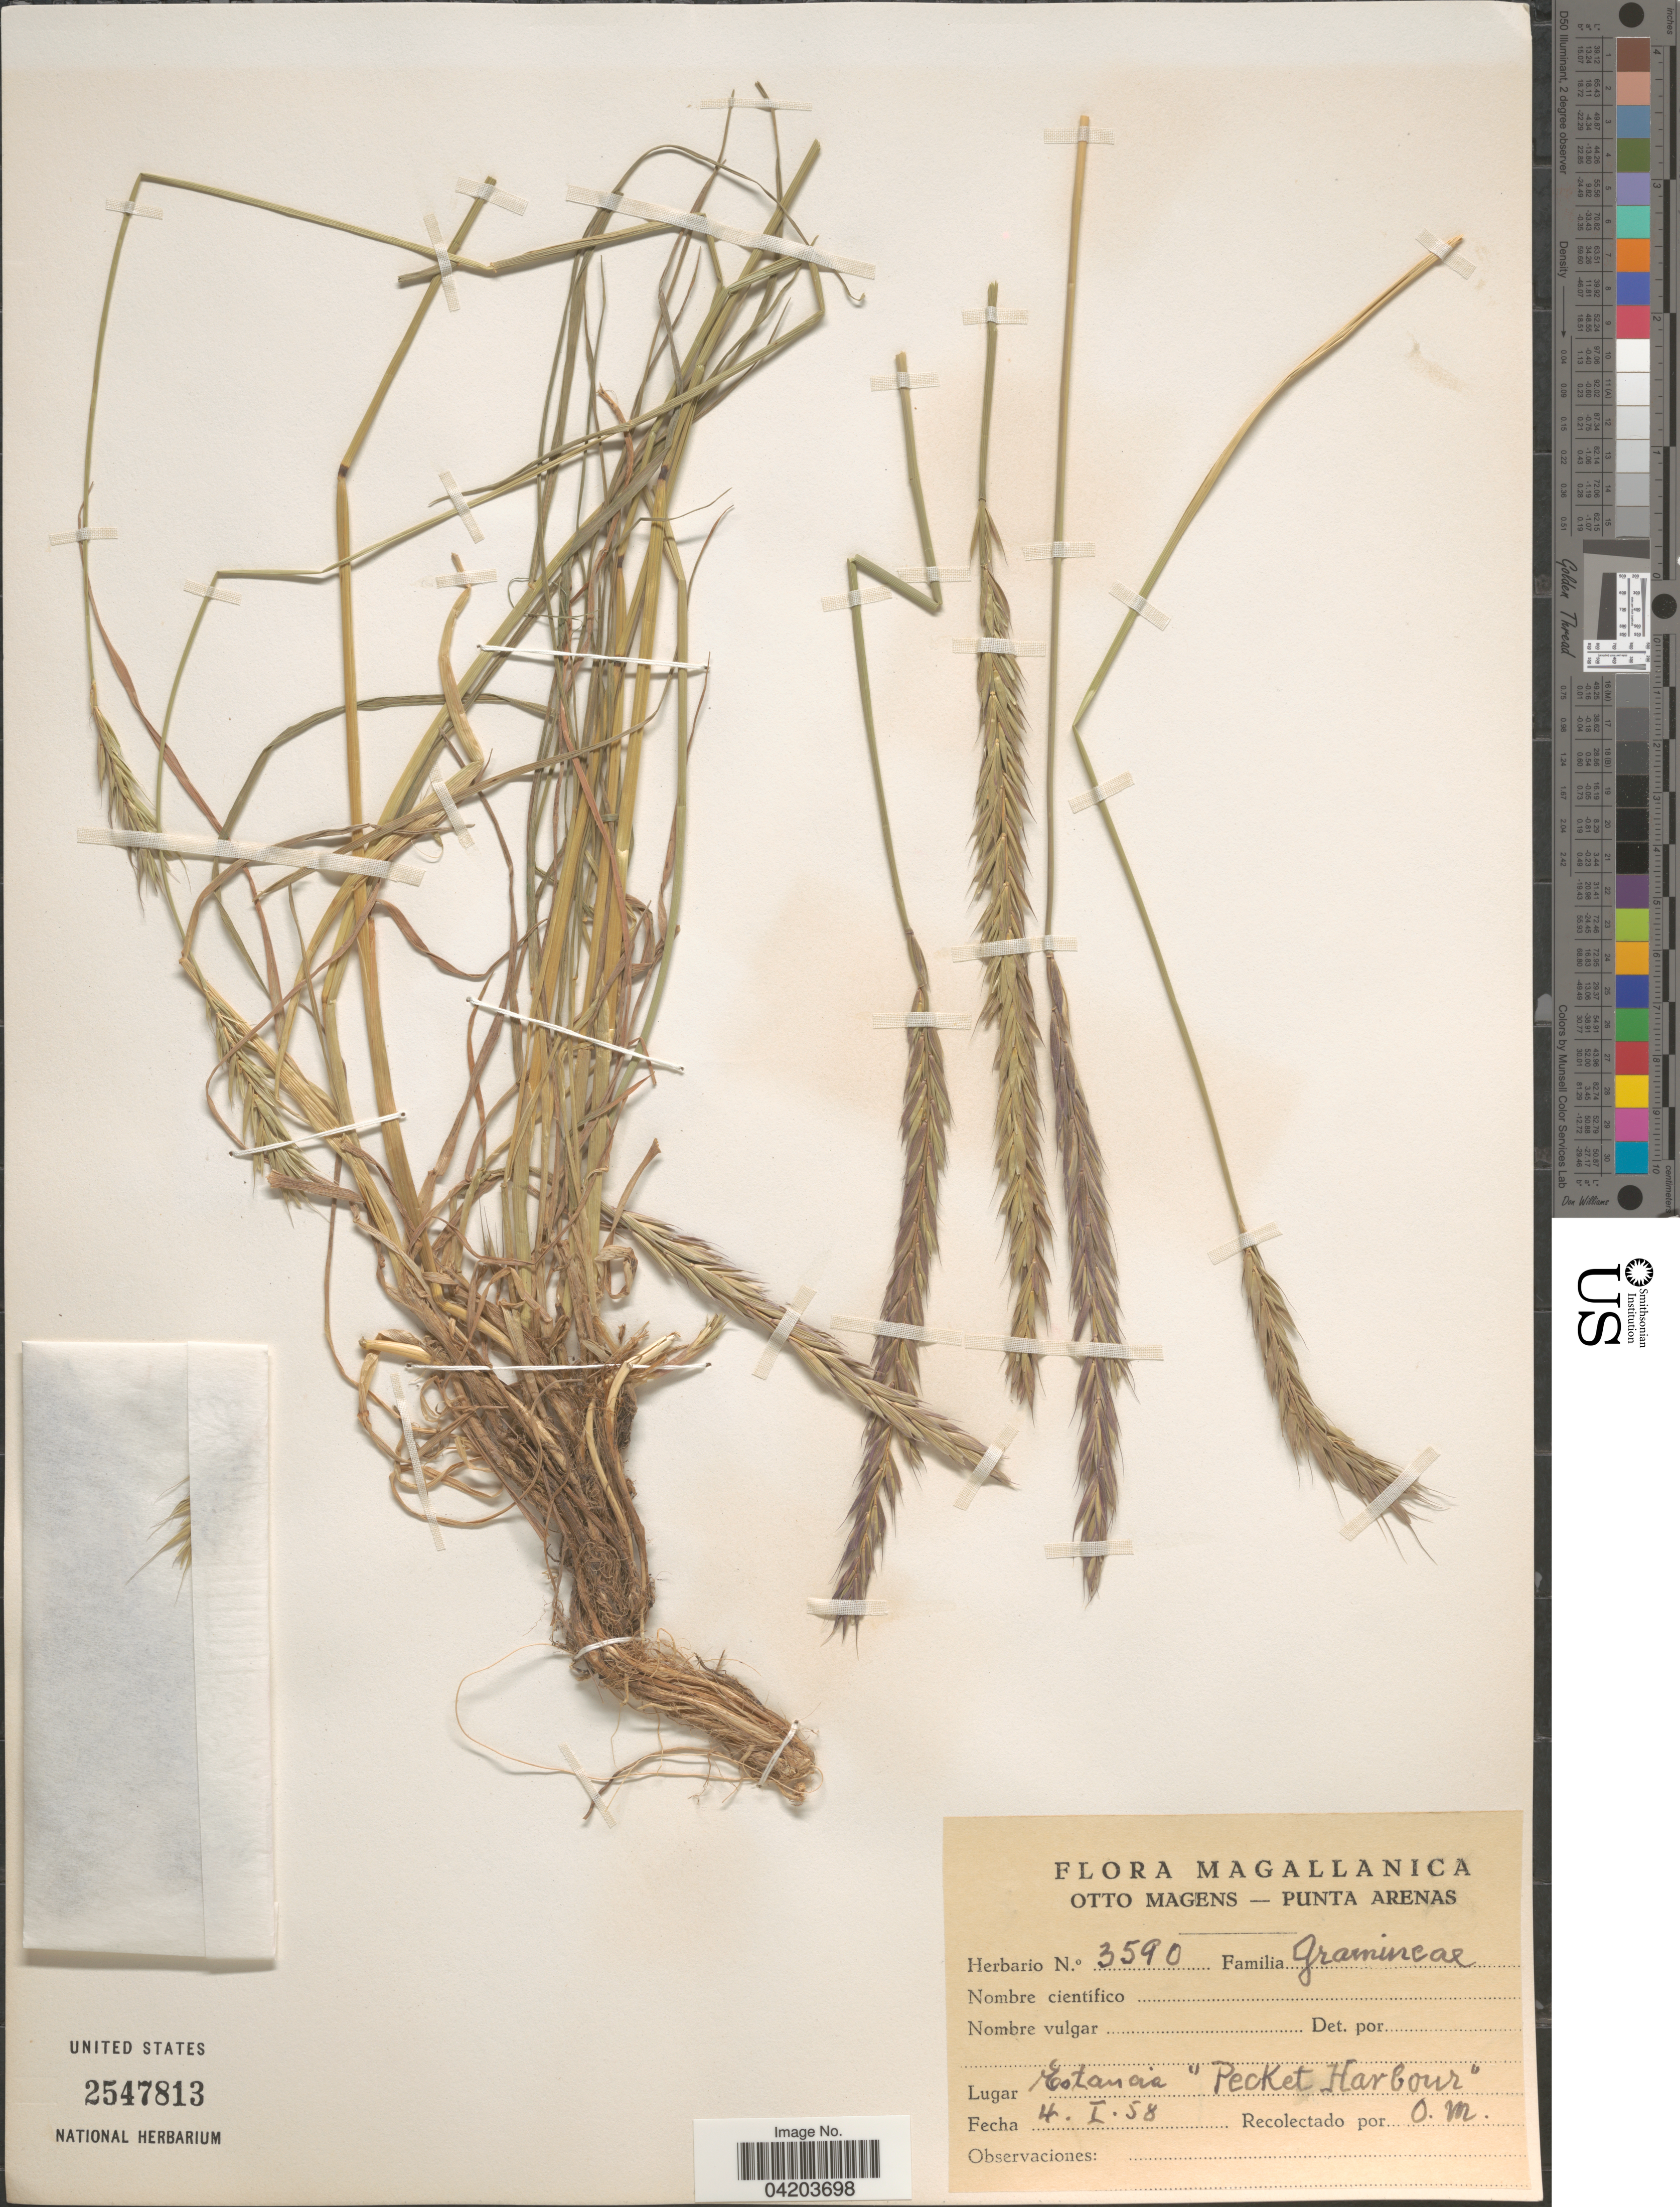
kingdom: Plantae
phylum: Tracheophyta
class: Liliopsida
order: Poales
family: Poaceae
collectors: O. Magens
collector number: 3590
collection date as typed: Transcribed d/m/y: 4/1/58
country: Chile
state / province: Magallanes y de la Antártica Chilena (XII)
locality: Magallanica. Punta Arenas. Estancia "Pecket Harbour".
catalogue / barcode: US 2547813